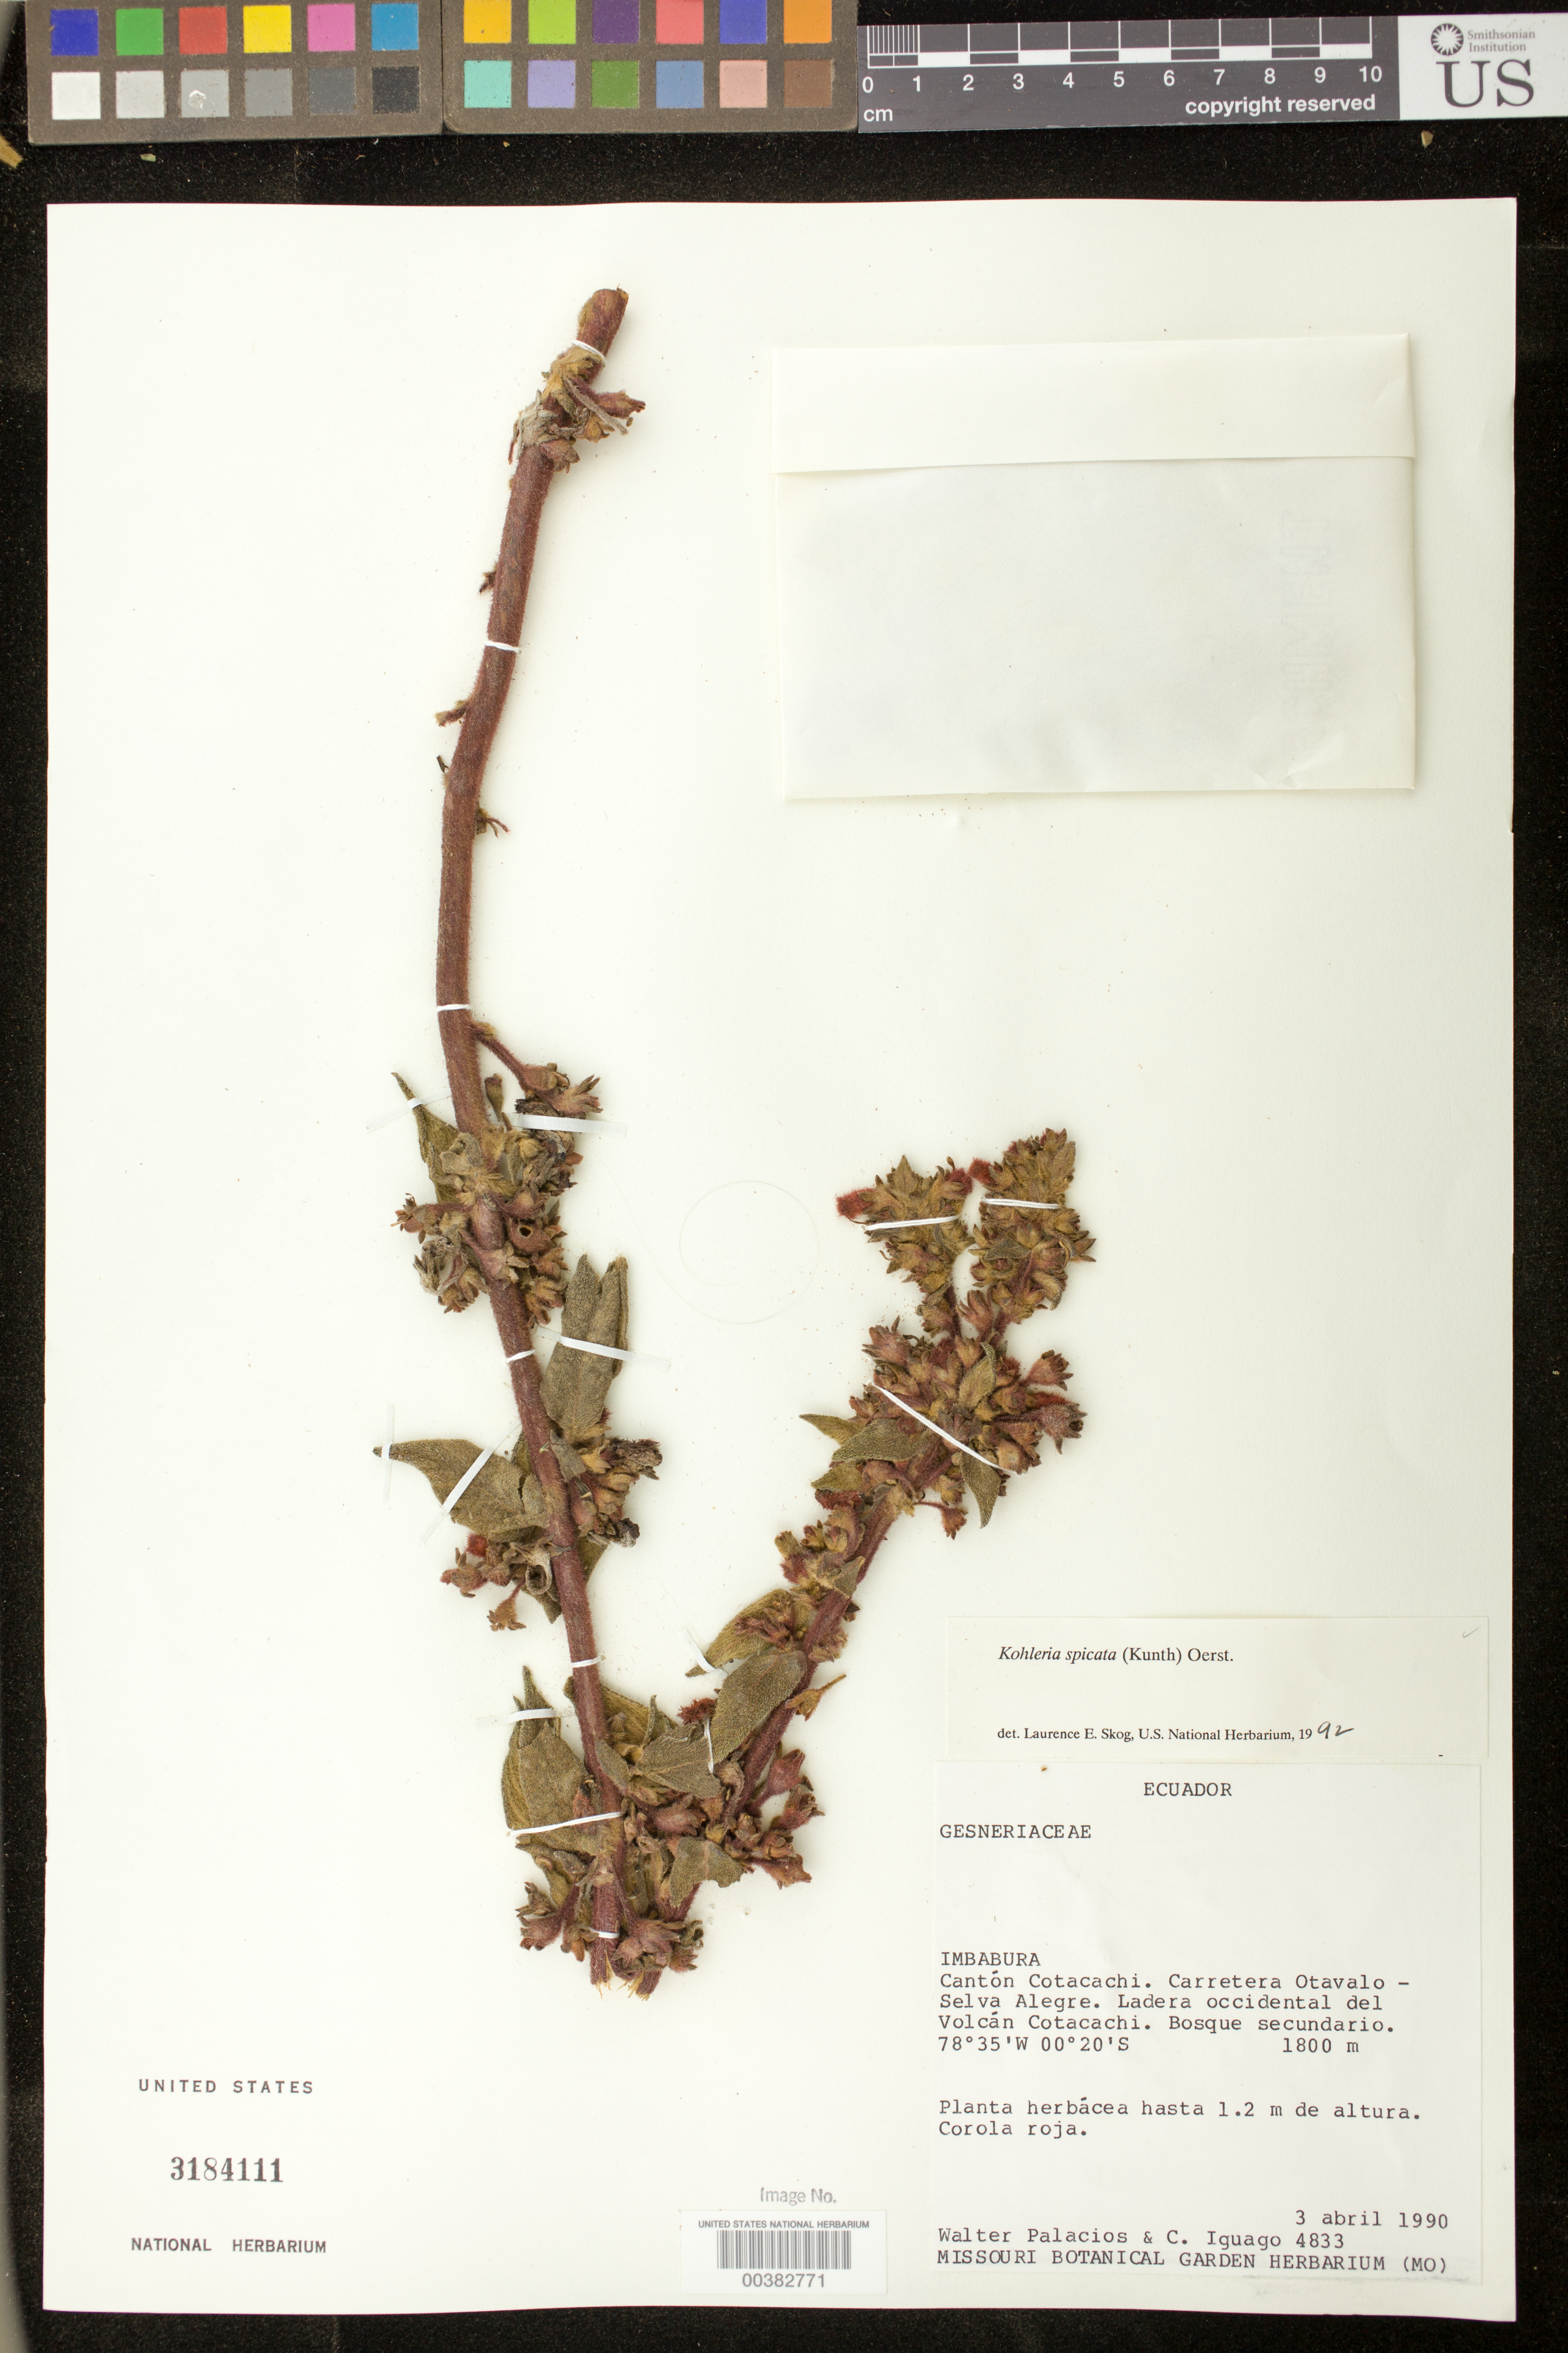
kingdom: Plantae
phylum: Tracheophyta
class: Magnoliopsida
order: Lamiales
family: Gesneriaceae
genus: Kohleria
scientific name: Kohleria spicata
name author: (Kunth) Oerst.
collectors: W. Palacios & C. Iguago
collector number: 4833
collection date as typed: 03 Apr 1990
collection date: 1990-04-03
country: Ecuador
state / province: Imbabura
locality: Canton Cotacachi; carretera Otavalo-Selva Alegre; ladera occidental del Volcan Cotacachi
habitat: Bosque secundario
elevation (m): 1800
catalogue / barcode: US 3184111